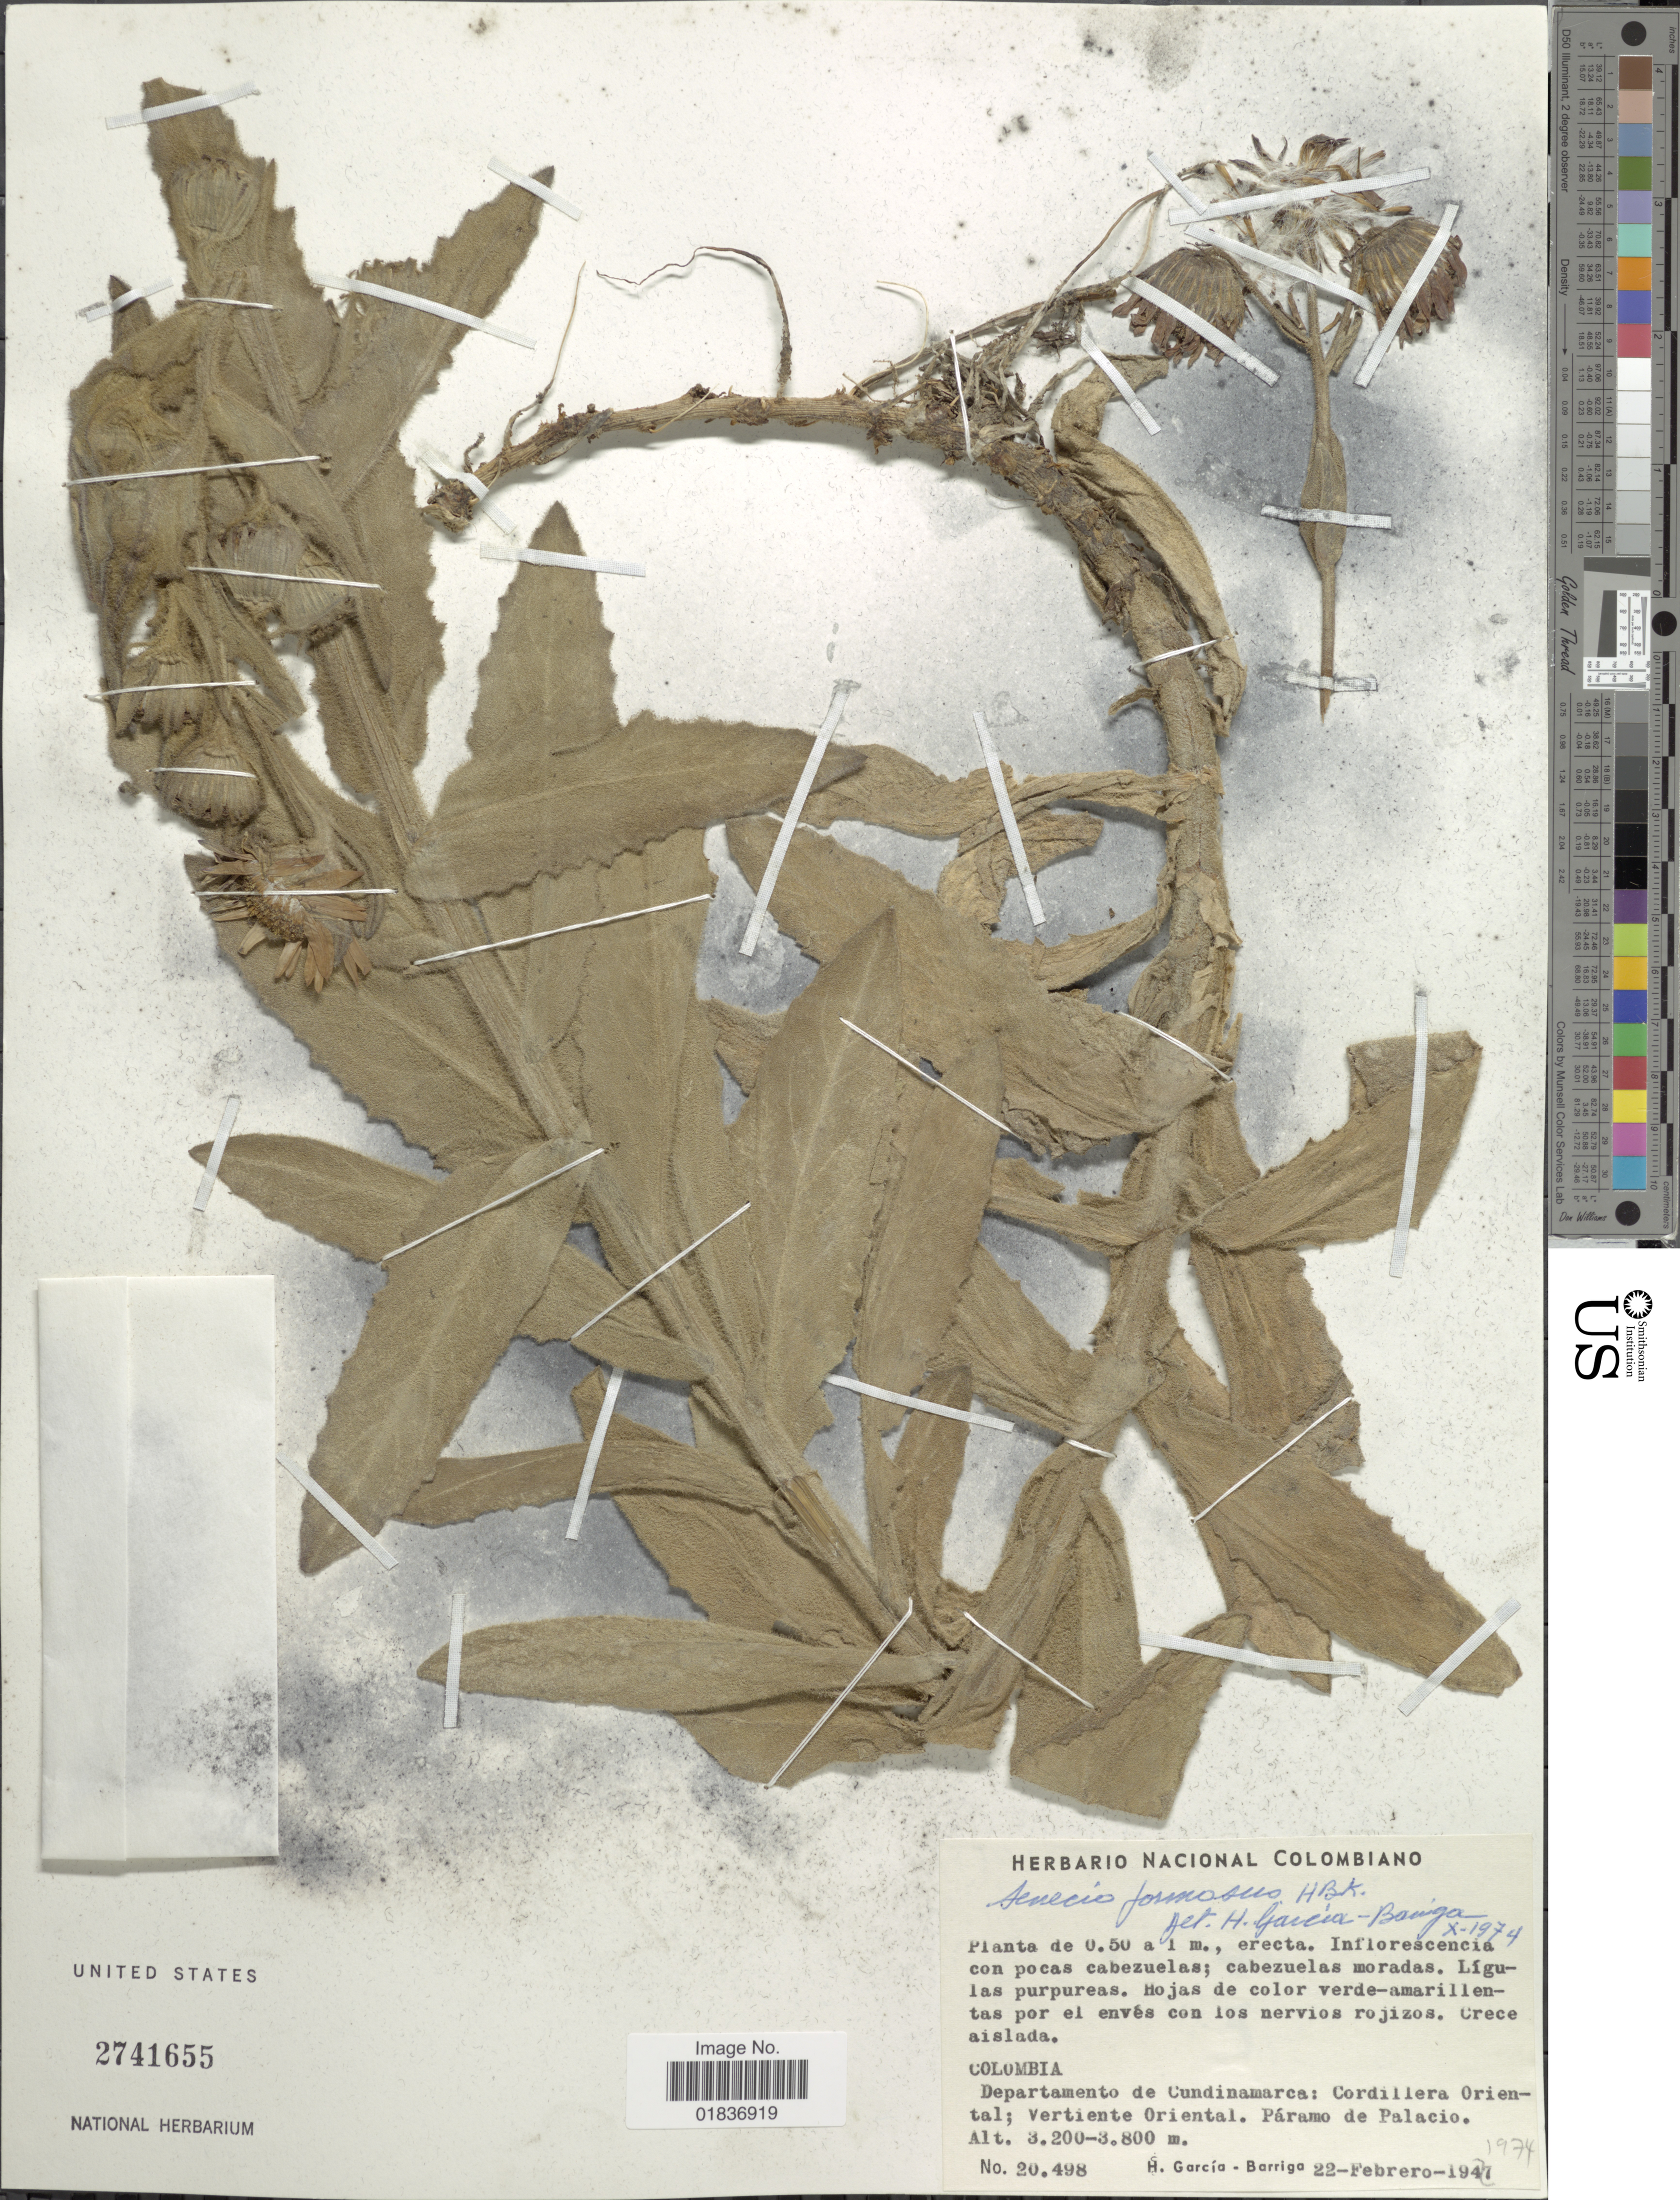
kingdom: Plantae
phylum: Tracheophyta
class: Magnoliopsida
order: Asterales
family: Asteraceae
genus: Senecio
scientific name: Senecio wedglacialis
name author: Cuatrec.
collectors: H. García Barriga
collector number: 20498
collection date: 1947-02-22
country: Colombia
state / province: Cundinamarca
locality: Departamento de Cundinamarca: Cordillera Oriental; vertiente Oriental. Paramo de Palacio.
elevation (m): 3200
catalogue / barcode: US 2741655